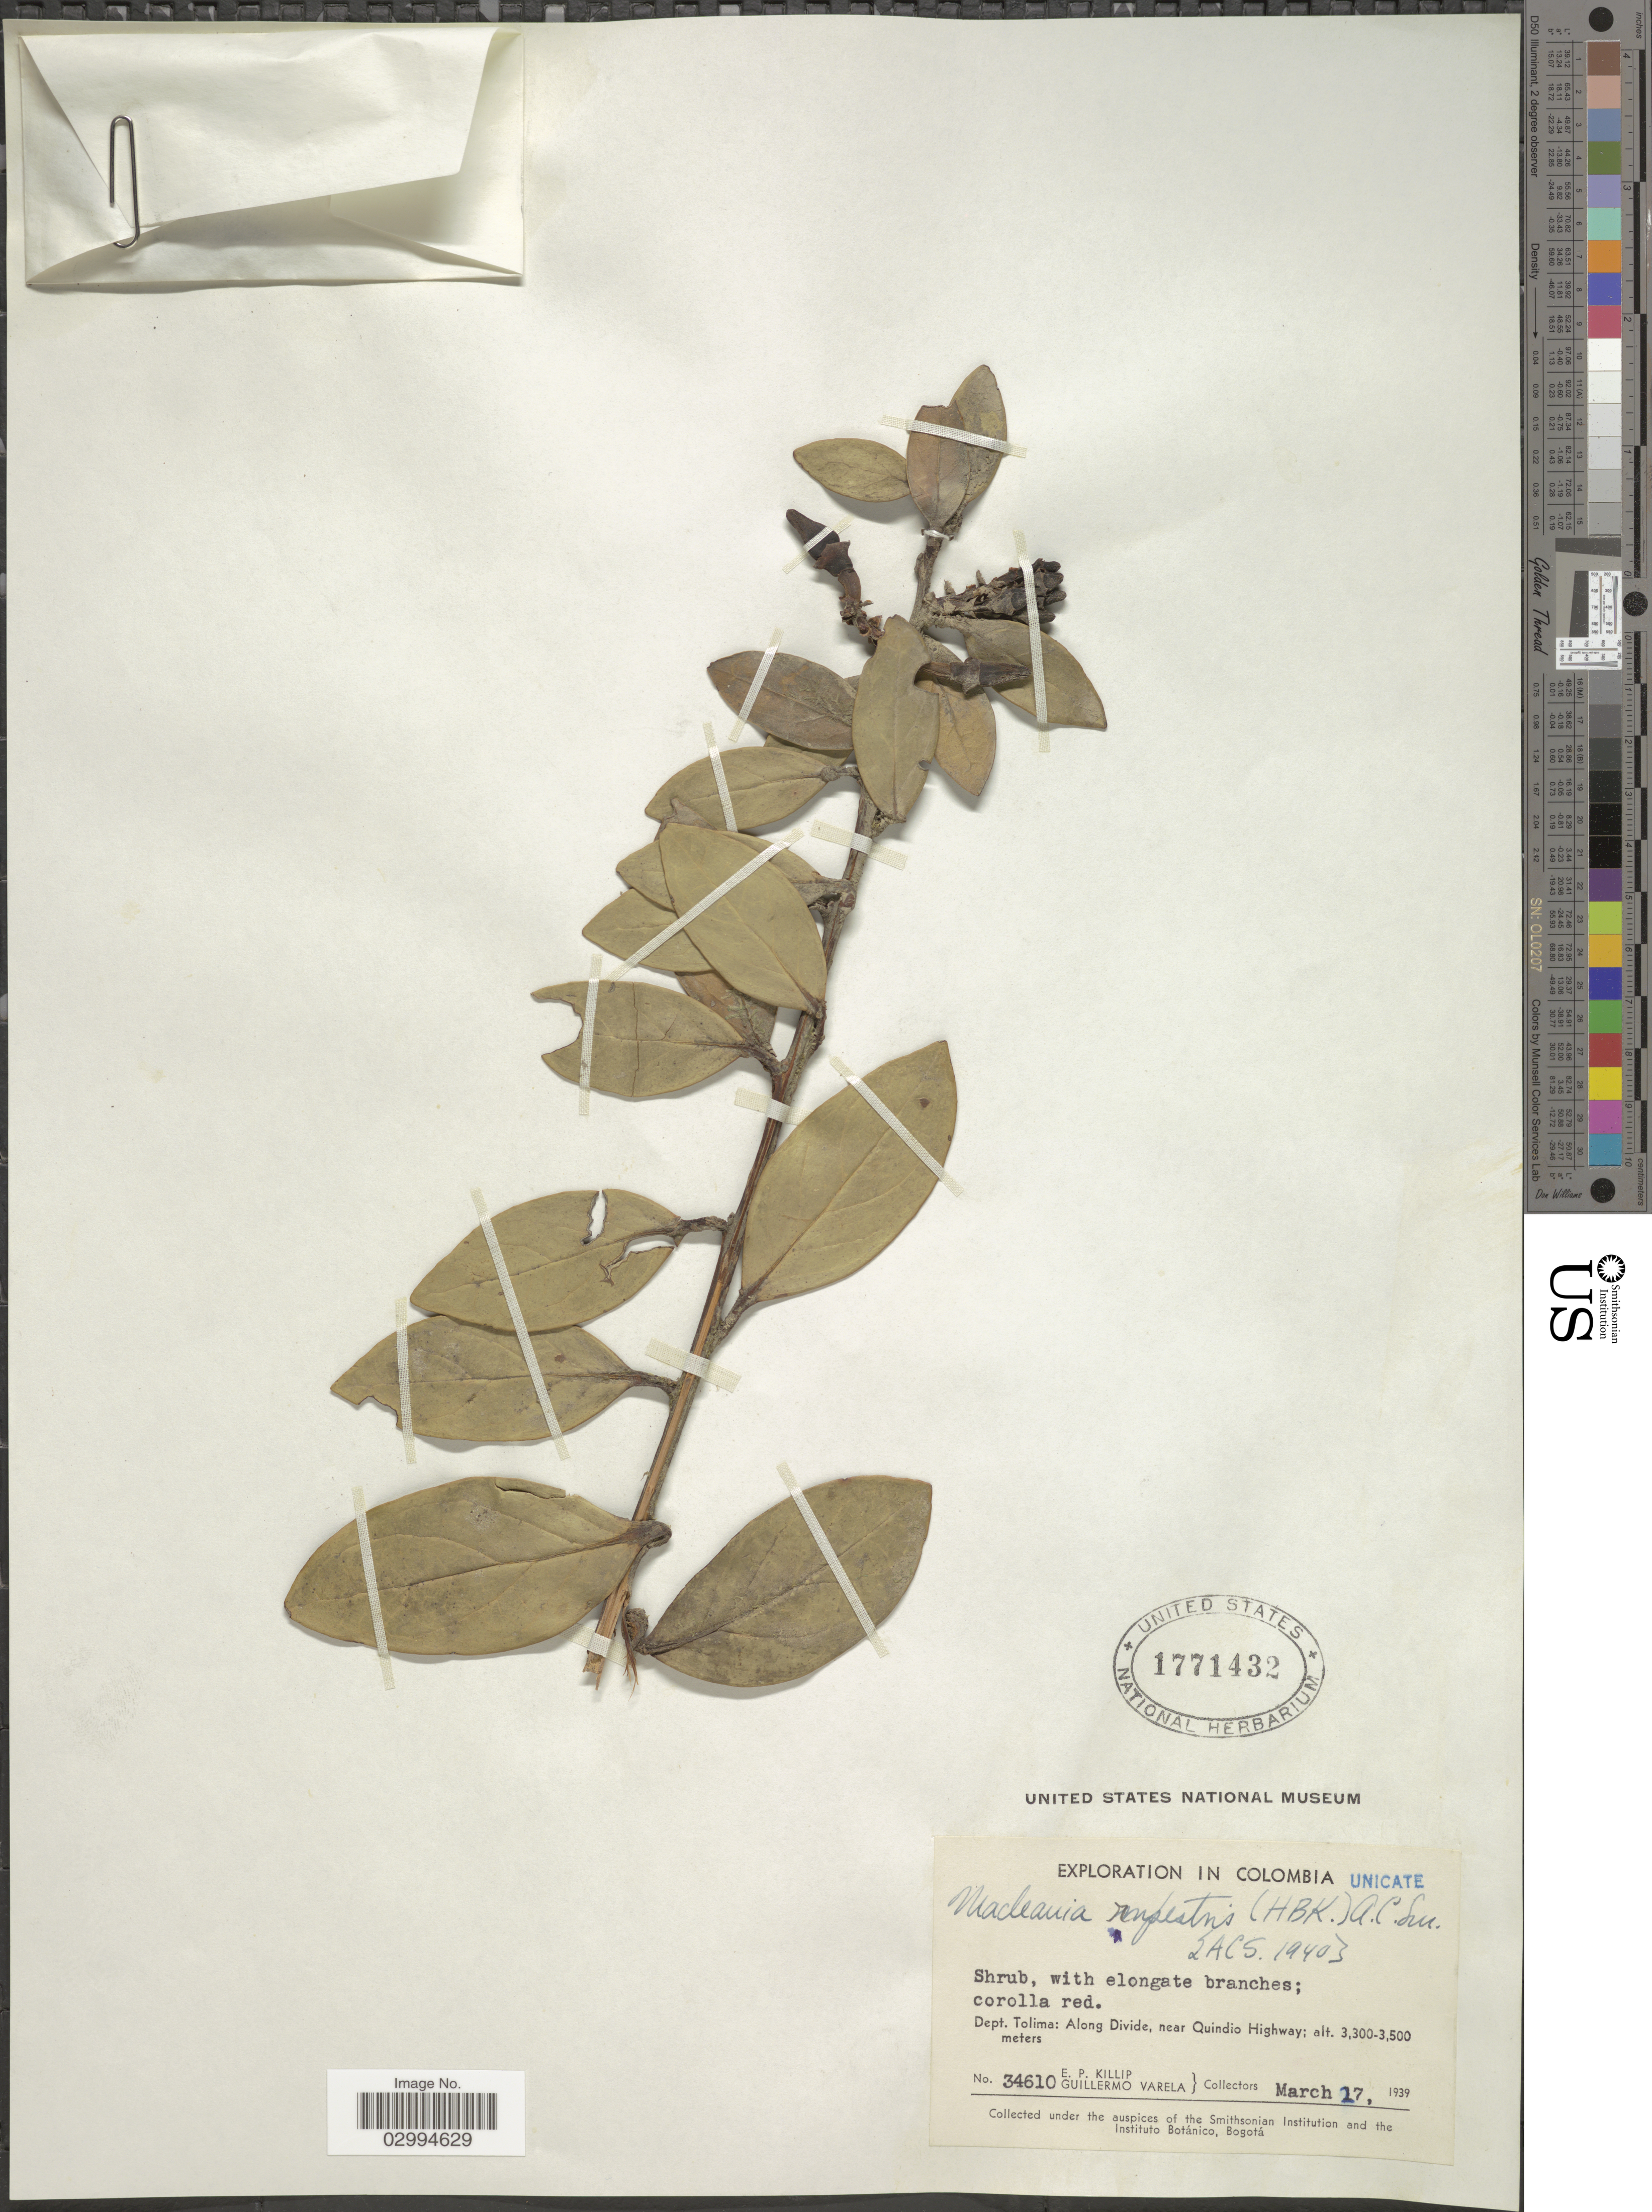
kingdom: Plantae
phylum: Tracheophyta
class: Magnoliopsida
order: Ericales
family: Ericaceae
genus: Macleania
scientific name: Macleania rupestris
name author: (Kunth) A.C. Sm.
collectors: E. P. Killip & G. Varela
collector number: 34610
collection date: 1939-03-17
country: Colombia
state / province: Tolima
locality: Dept. Tolima: Along Divide, near Quindio Highway.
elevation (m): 3300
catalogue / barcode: US 1771432